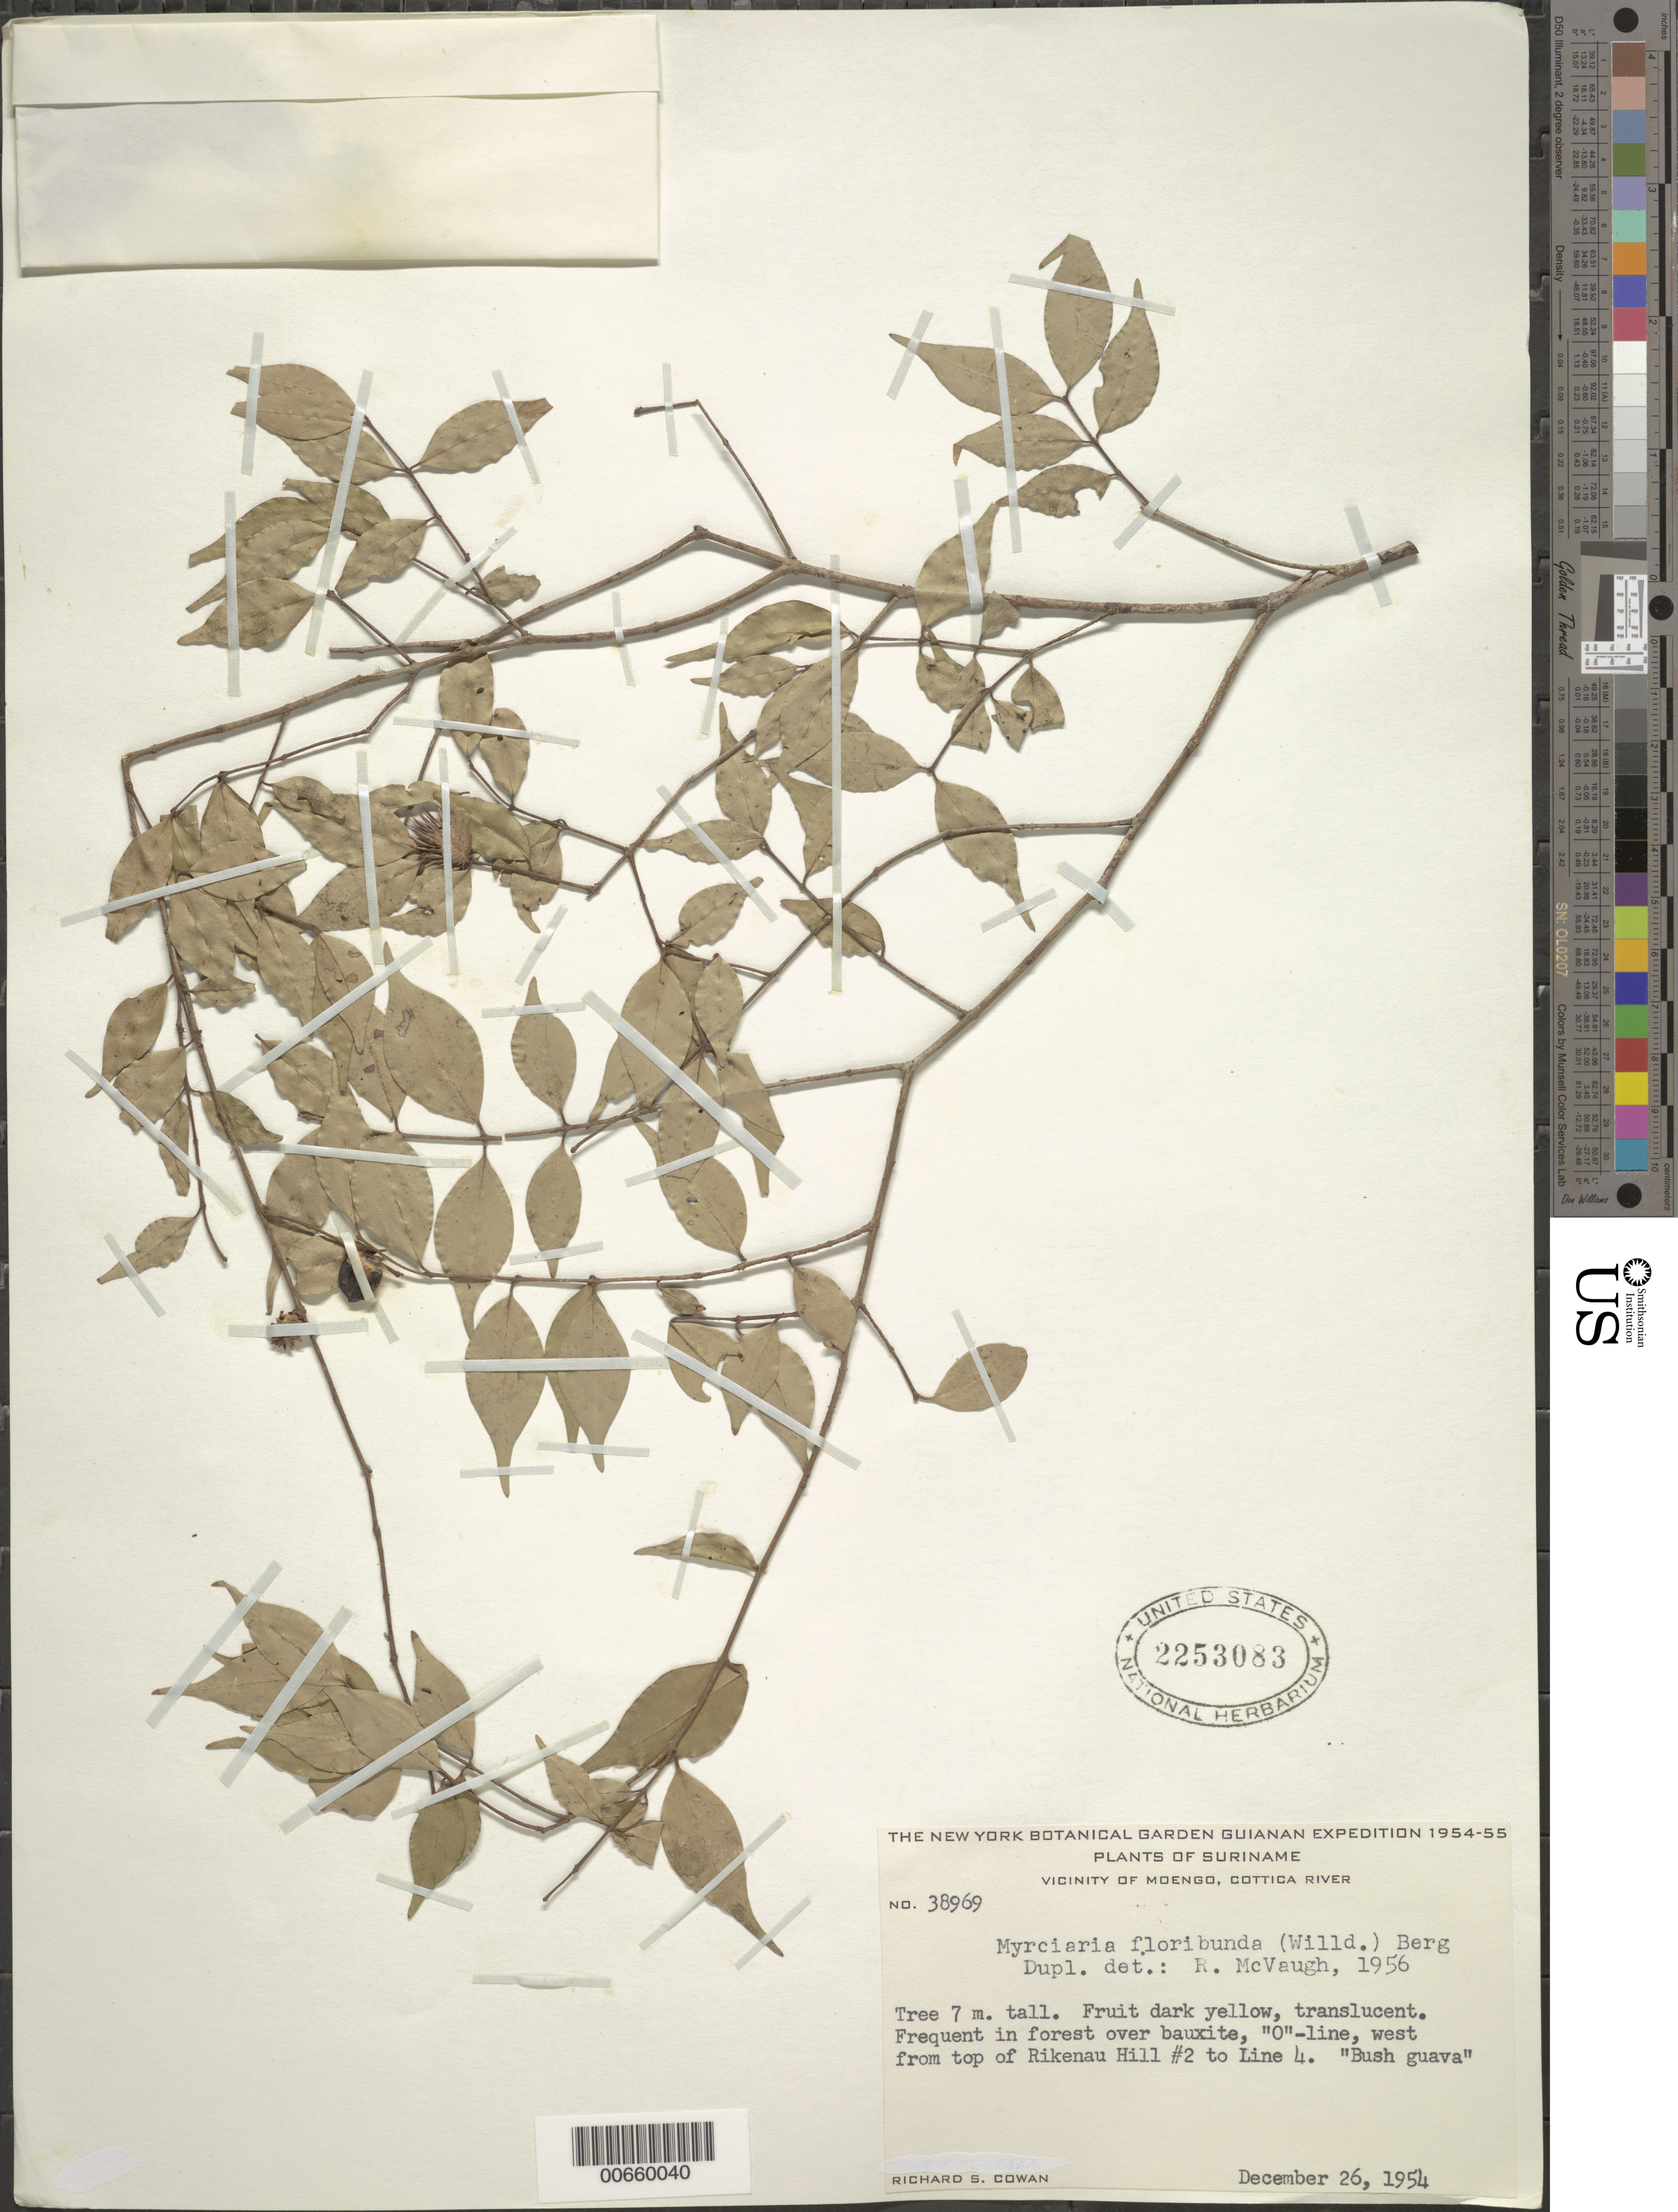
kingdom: Plantae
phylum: Tracheophyta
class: Magnoliopsida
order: Myrtales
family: Myrtaceae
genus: Myrciaria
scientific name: Myrciaria floribunda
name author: (H. West ex Willd.) O. Berg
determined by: McVaugh, R.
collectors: R. S. Cowan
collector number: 38969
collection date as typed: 26-Dec-54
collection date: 1954-12-26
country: Suriname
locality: Cottica R., vic. of Moengo, Rikenau Hill #2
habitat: Forest over bauxite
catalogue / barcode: US 2253083